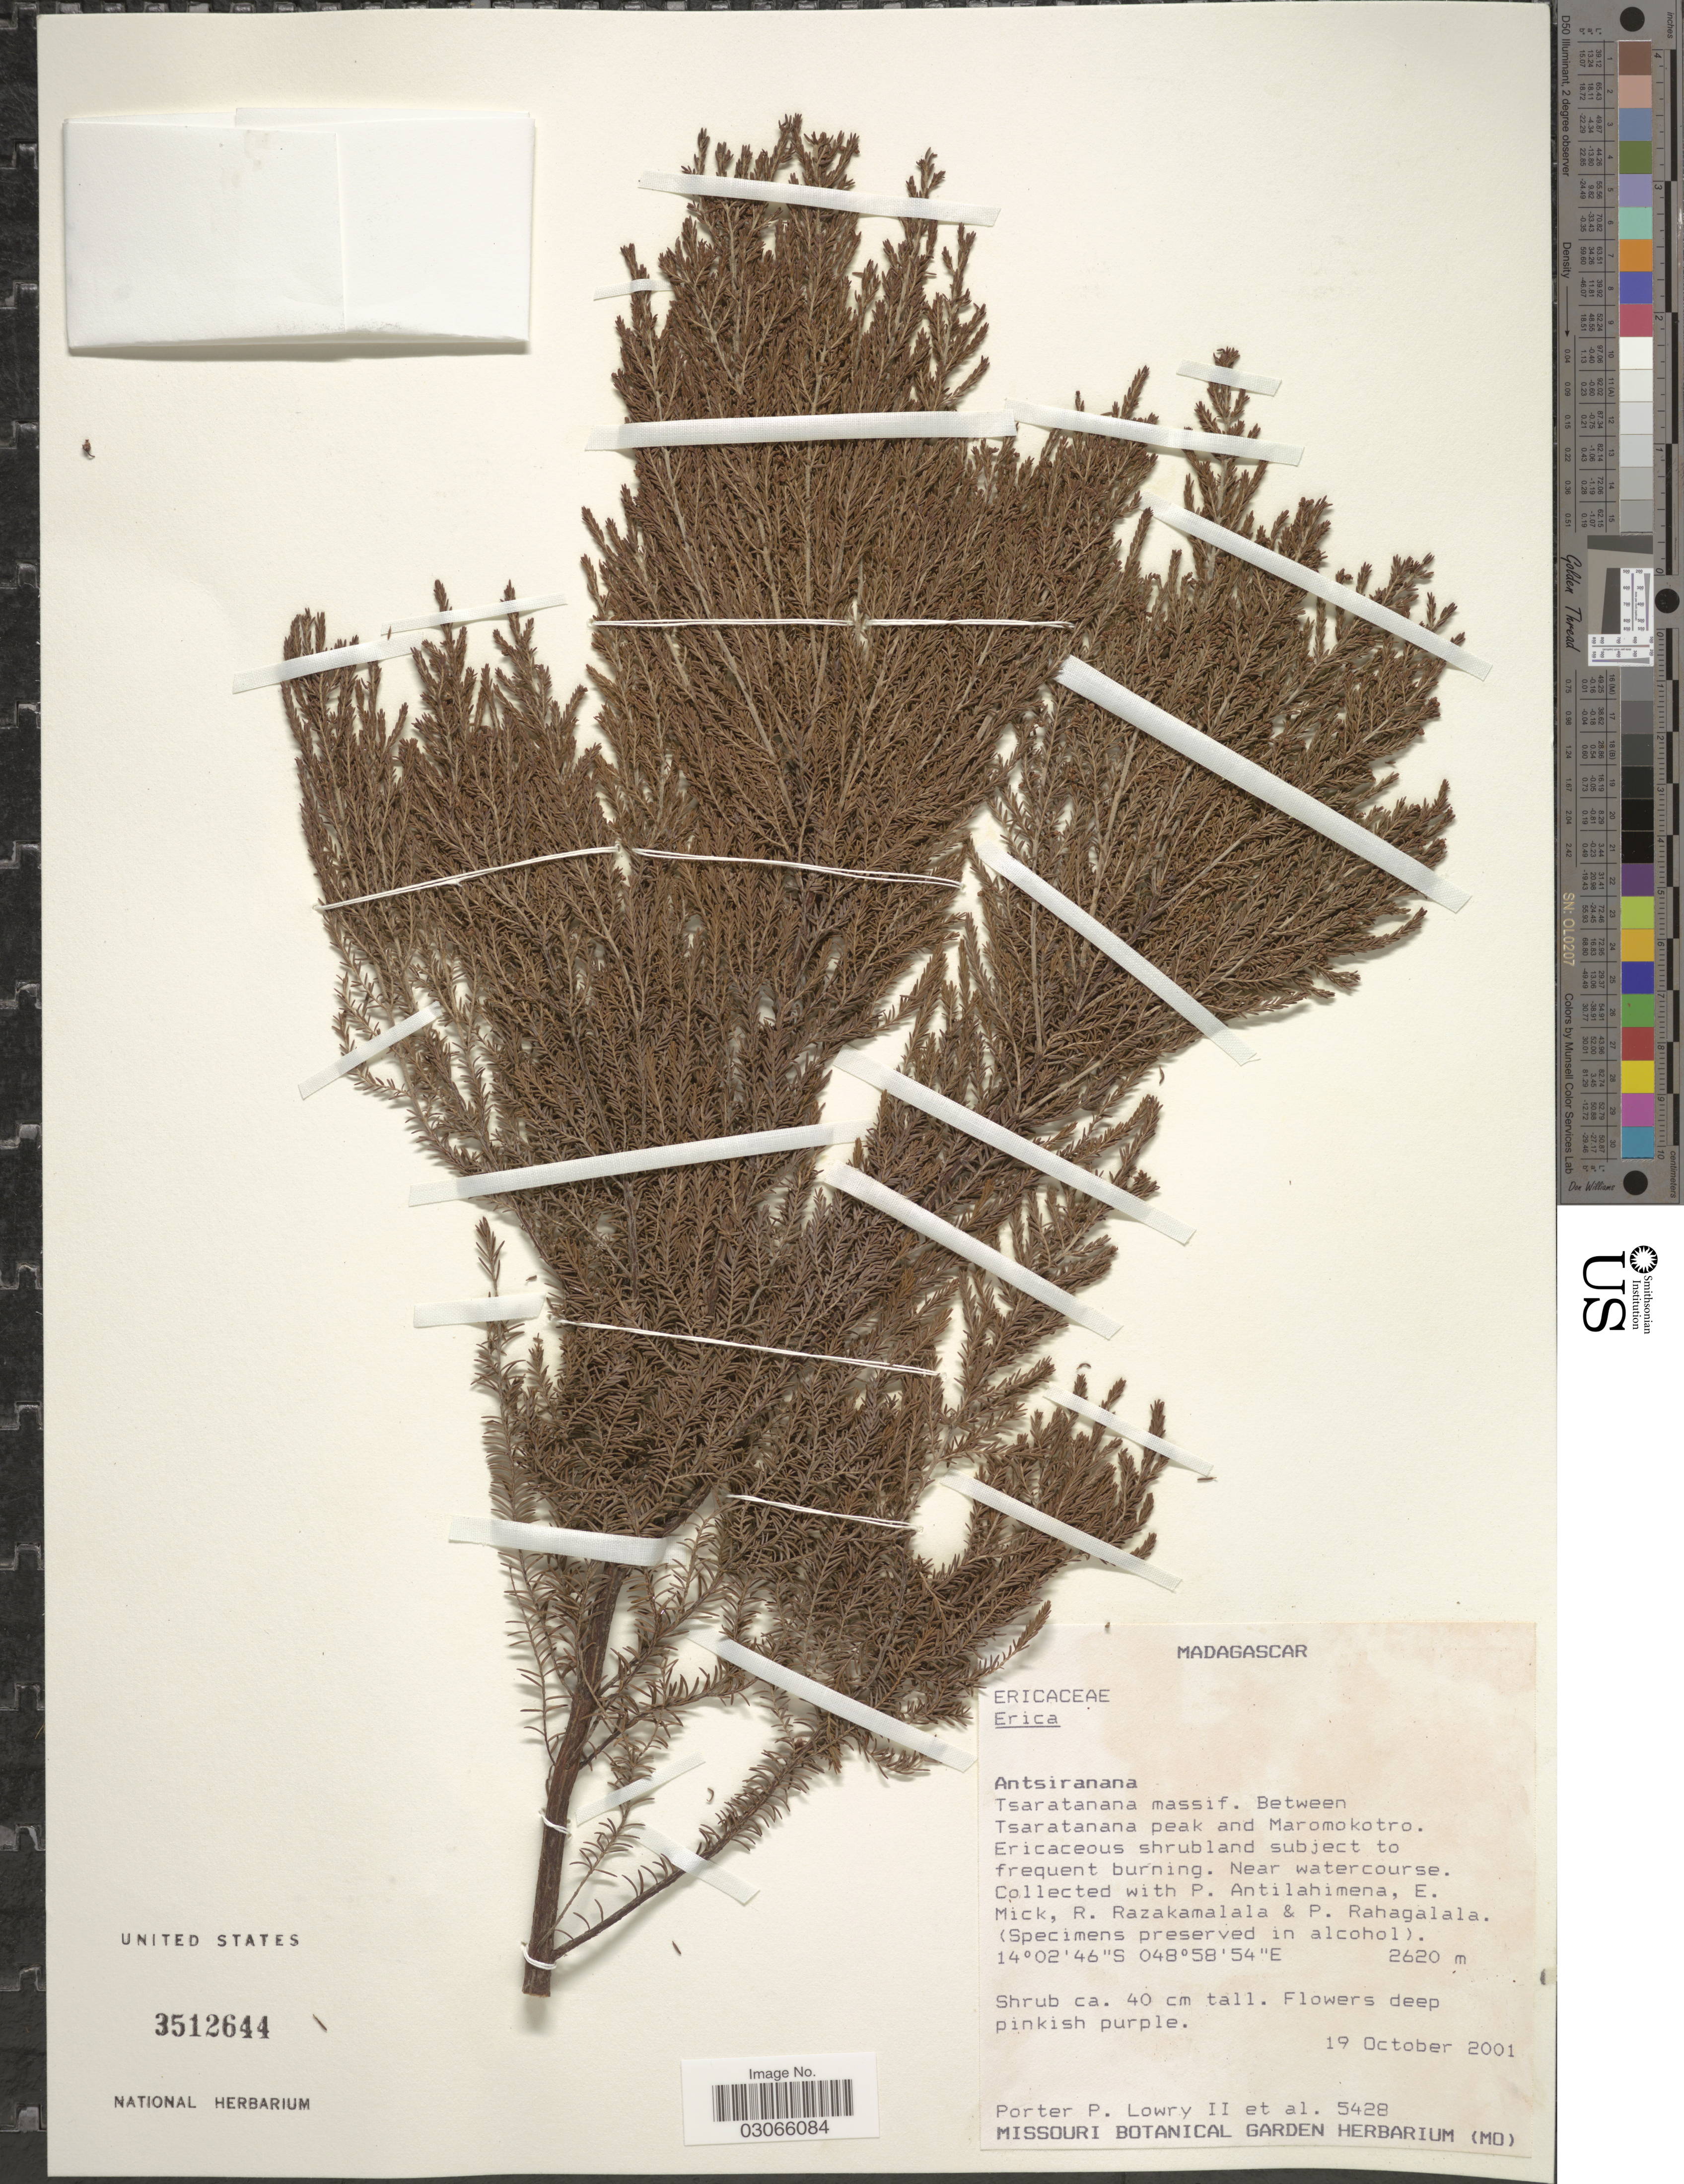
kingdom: Plantae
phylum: Tracheophyta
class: Magnoliopsida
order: Ericales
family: Ericaceae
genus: Erica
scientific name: Erica sp.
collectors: P. P. Lowry, P. Antilahimena, E. Mick, R. Razakamalala & P. Rahagalala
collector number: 5428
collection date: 2001-10-19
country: Madagascar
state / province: Diana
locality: Tsaratanana massif. Between Tsaratanana peak and Maromokotro.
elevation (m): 2620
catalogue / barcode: US 3512644